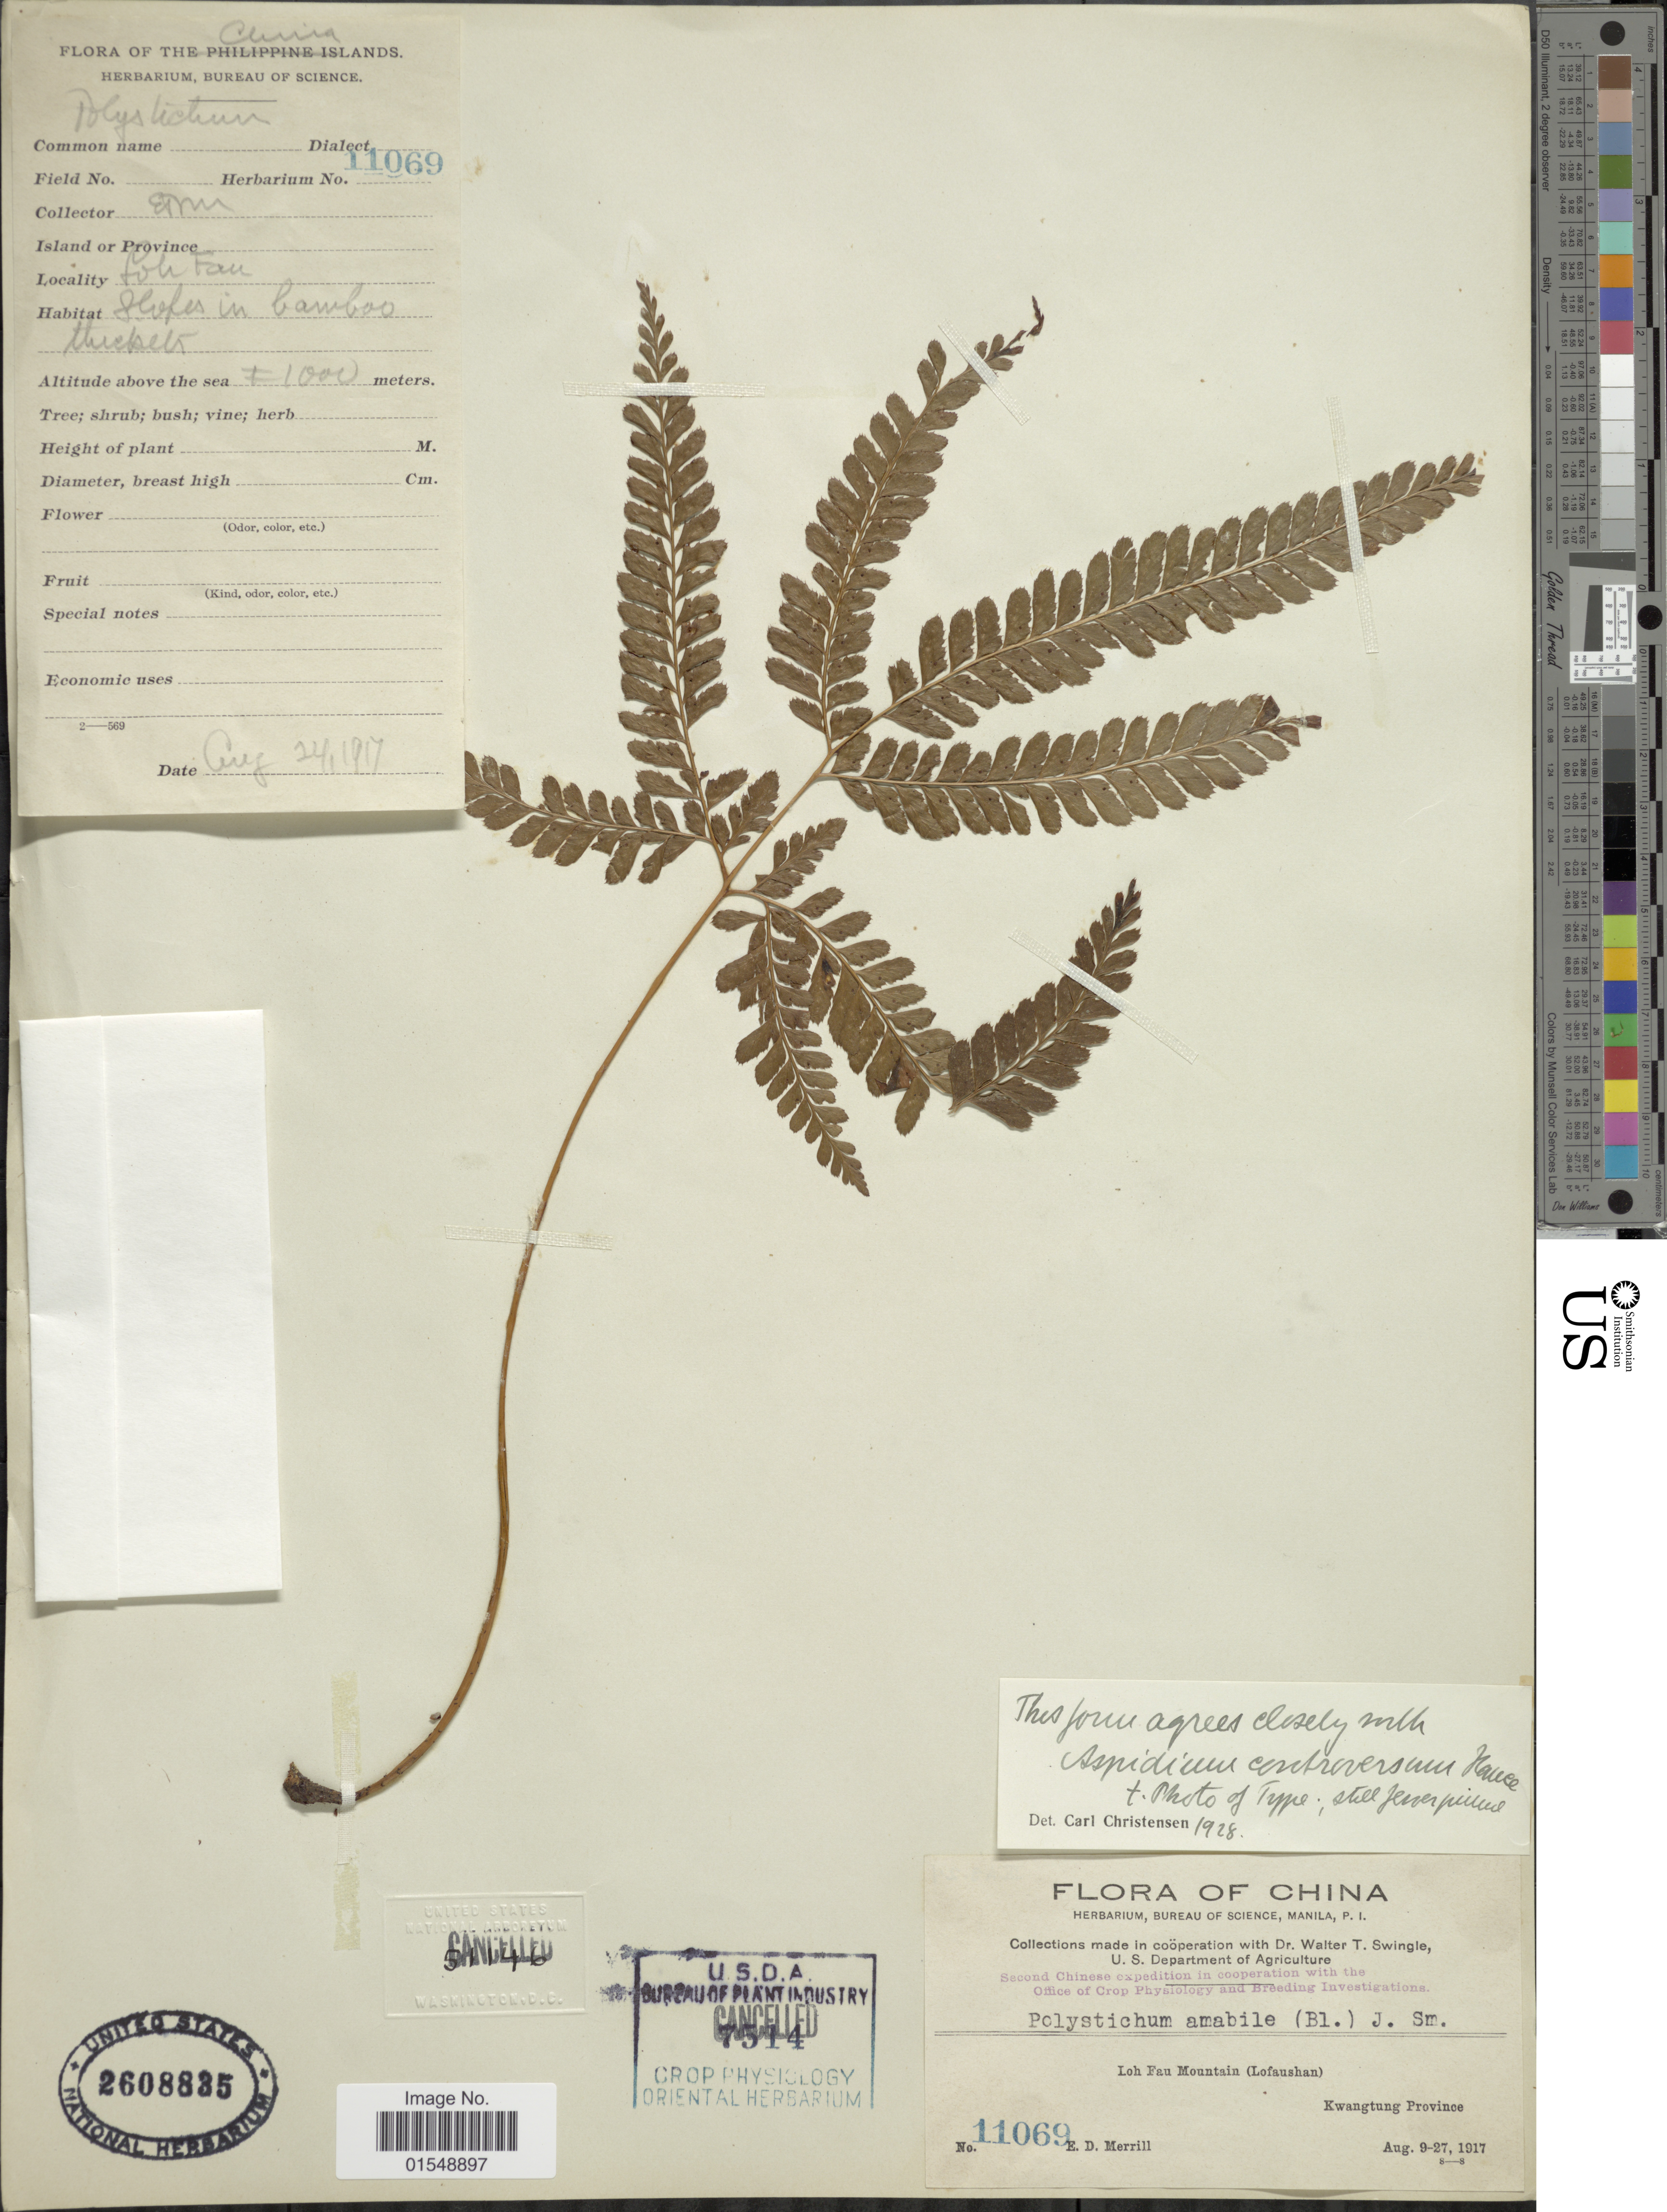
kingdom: Plantae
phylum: Tracheophyta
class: Polypodiopsida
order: Polypodiales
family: Dryopteridaceae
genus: Arachniodes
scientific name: Arachniodes amabilis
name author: (Blume) Tindale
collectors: E. D. Merrill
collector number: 11069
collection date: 1917-08-09/1917-08-27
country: China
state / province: Guangdong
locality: China, Lo fau Mountain (Lofaushan), Kwangtung Province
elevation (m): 1000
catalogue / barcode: US 2608835